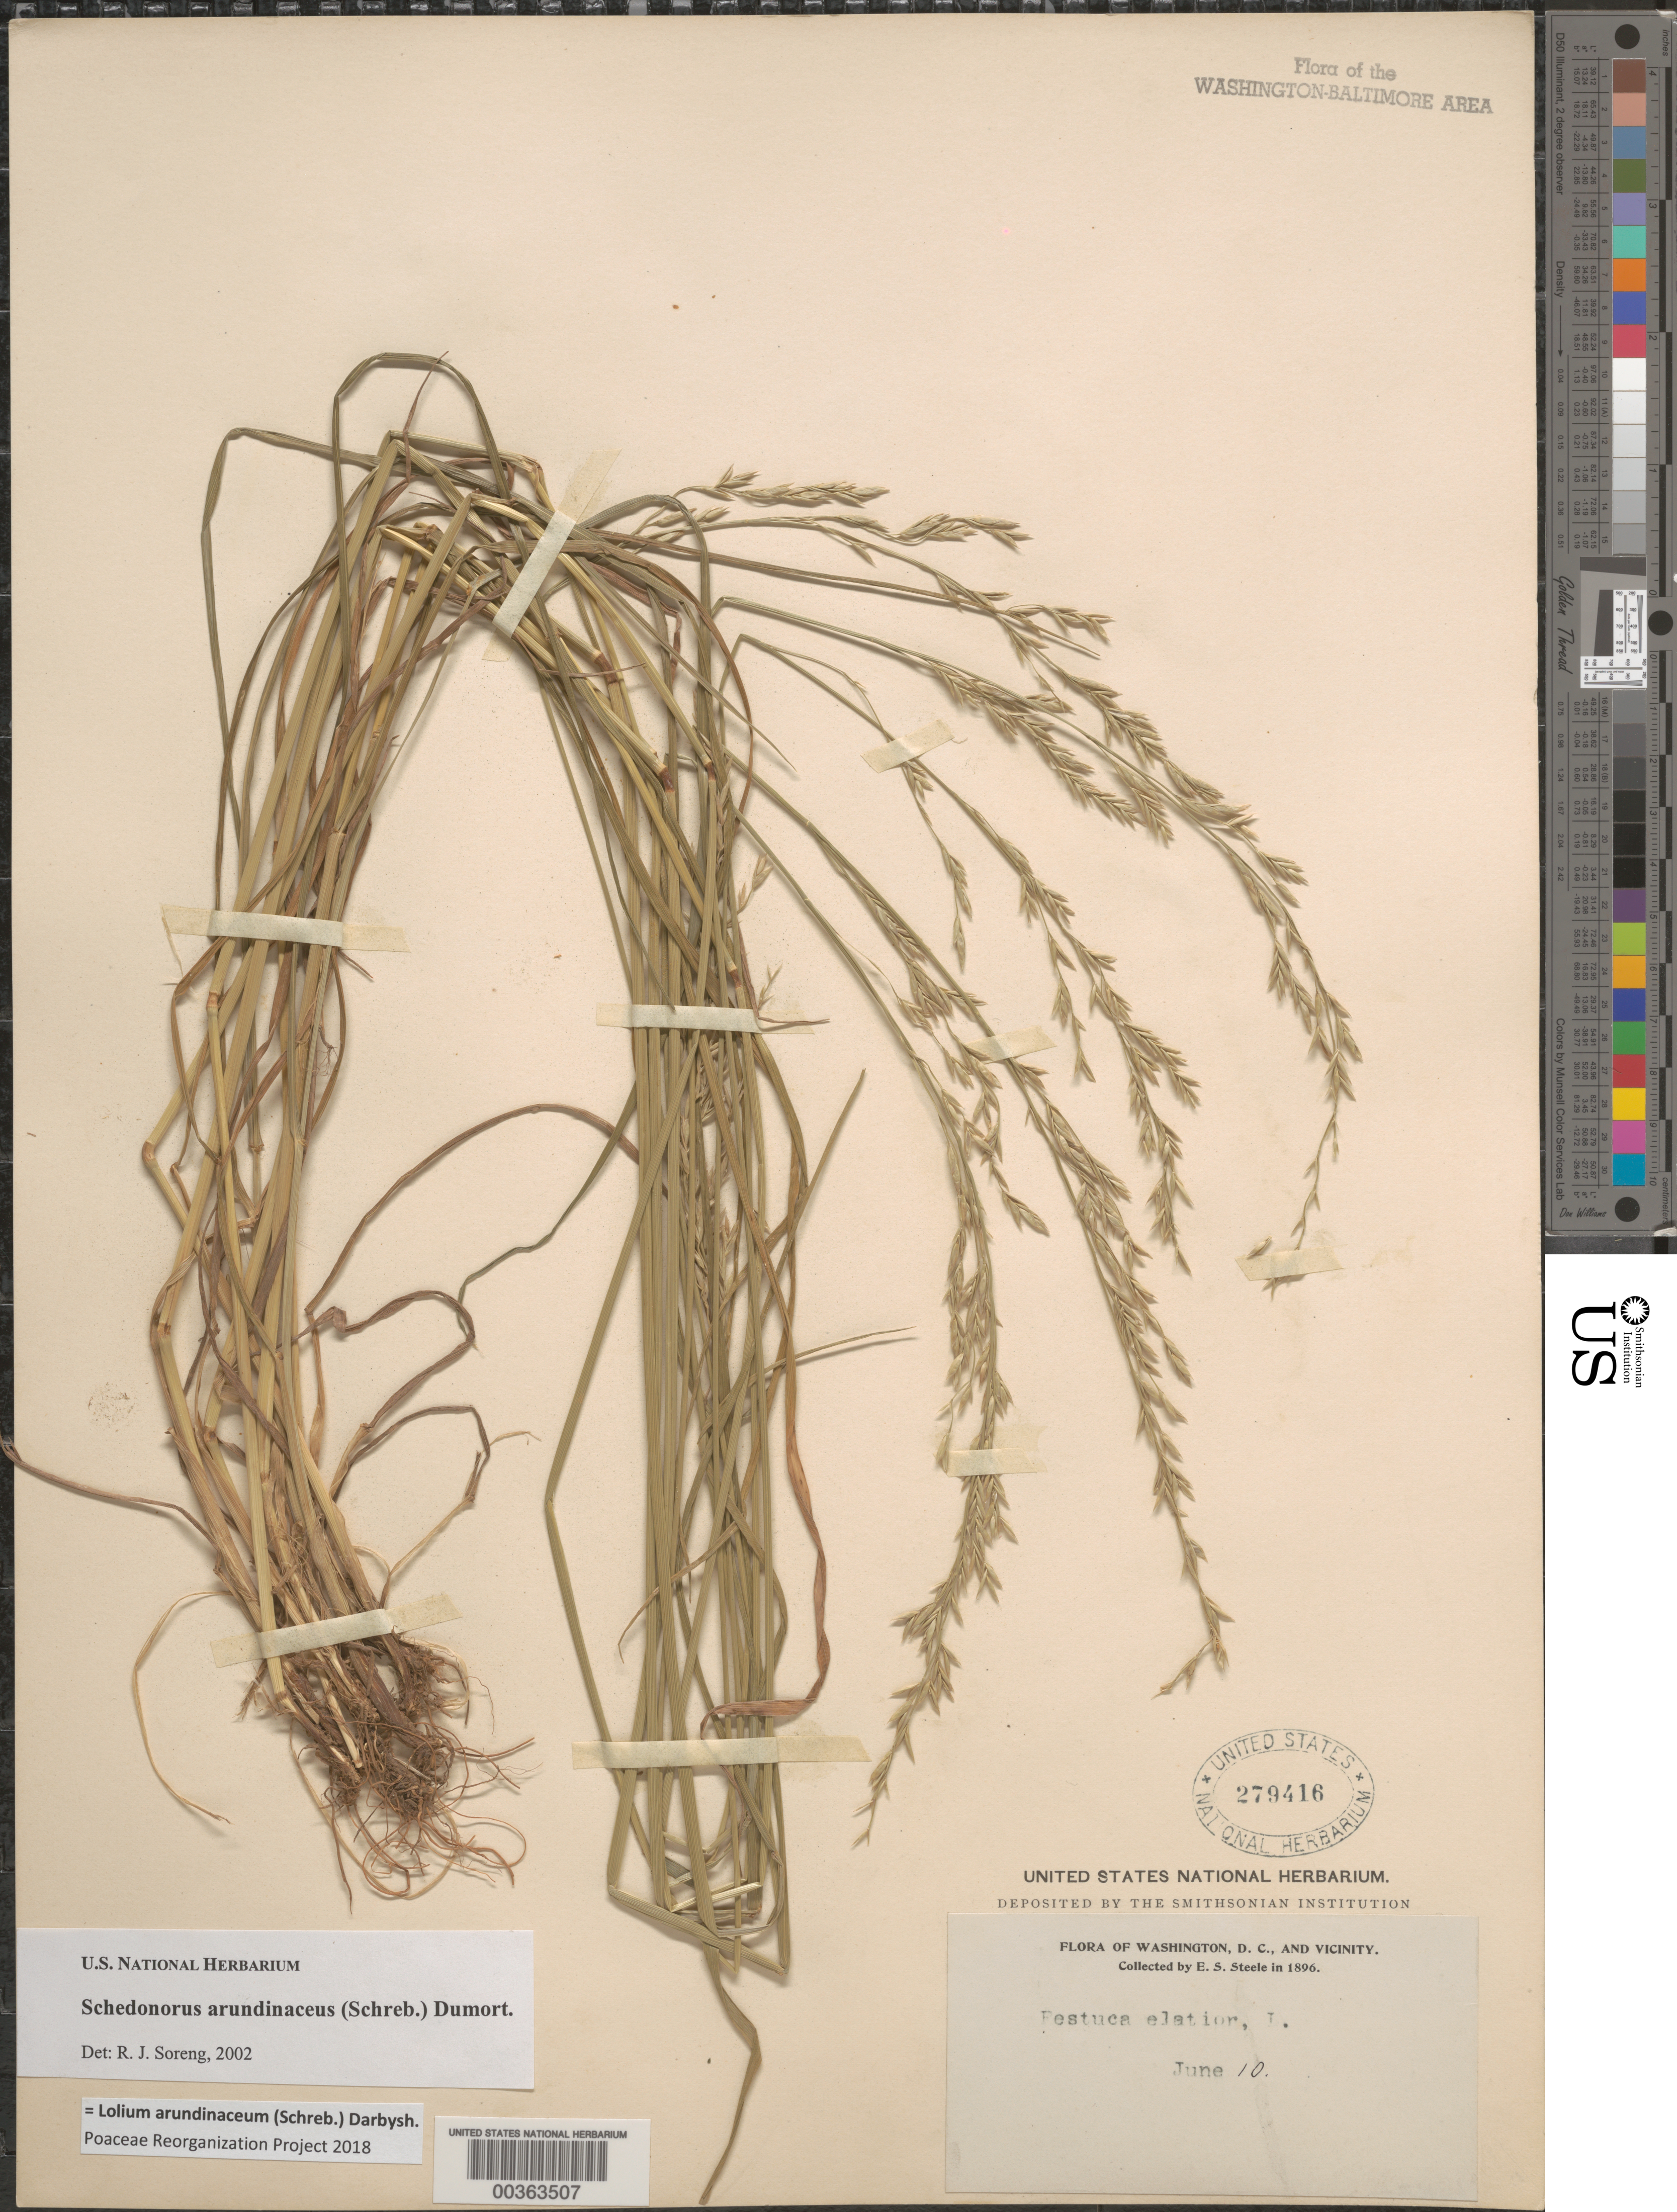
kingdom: Plantae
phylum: Tracheophyta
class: Liliopsida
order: Poales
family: Poaceae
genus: Lolium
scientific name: Lolium arundinaceum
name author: (Schreb.) Darbysh.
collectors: E. Steele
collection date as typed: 10 Jun 1896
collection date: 1896-06-10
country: United States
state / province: District of Columbia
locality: Washington DC area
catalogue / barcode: US 279416